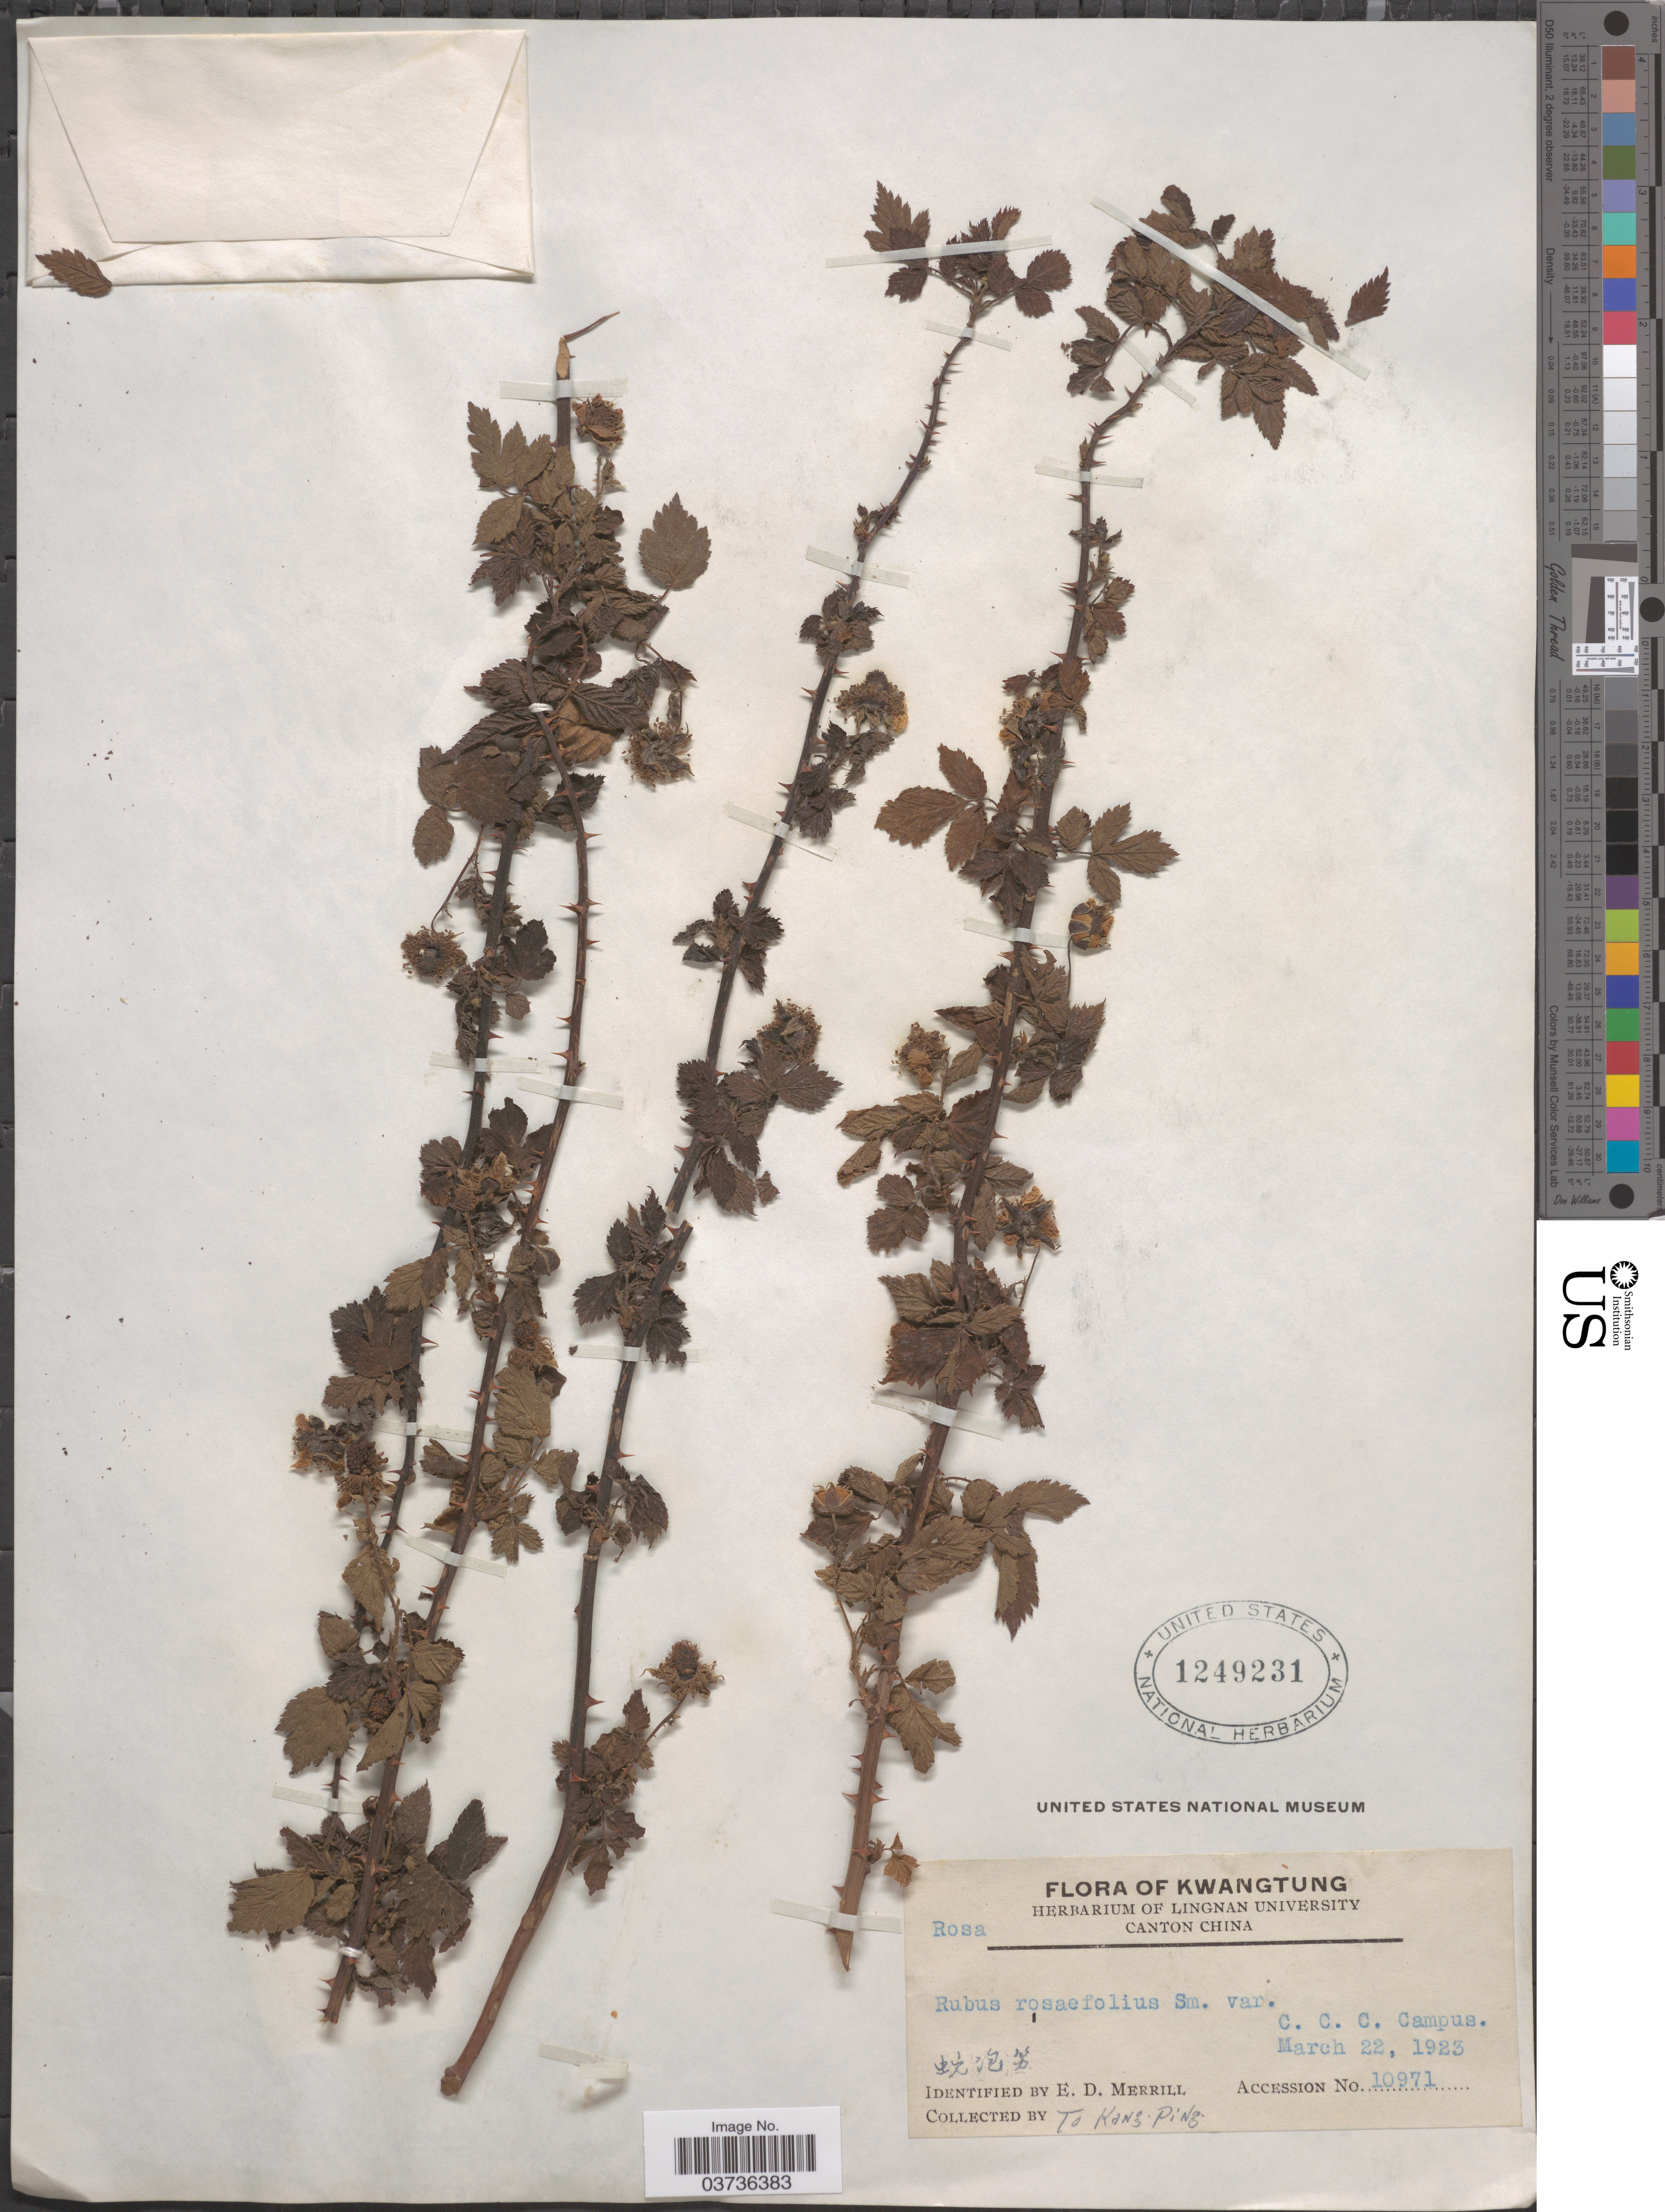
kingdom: Plantae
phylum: Tracheophyta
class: Magnoliopsida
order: Rosales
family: Rosaceae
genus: Rubus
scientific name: Rubus rosaefolius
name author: Sm.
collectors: T. Ping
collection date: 1923-03-22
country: China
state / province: Guangdong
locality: Kwangtung. C. C. C. Campus. X.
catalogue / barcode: US 1249231